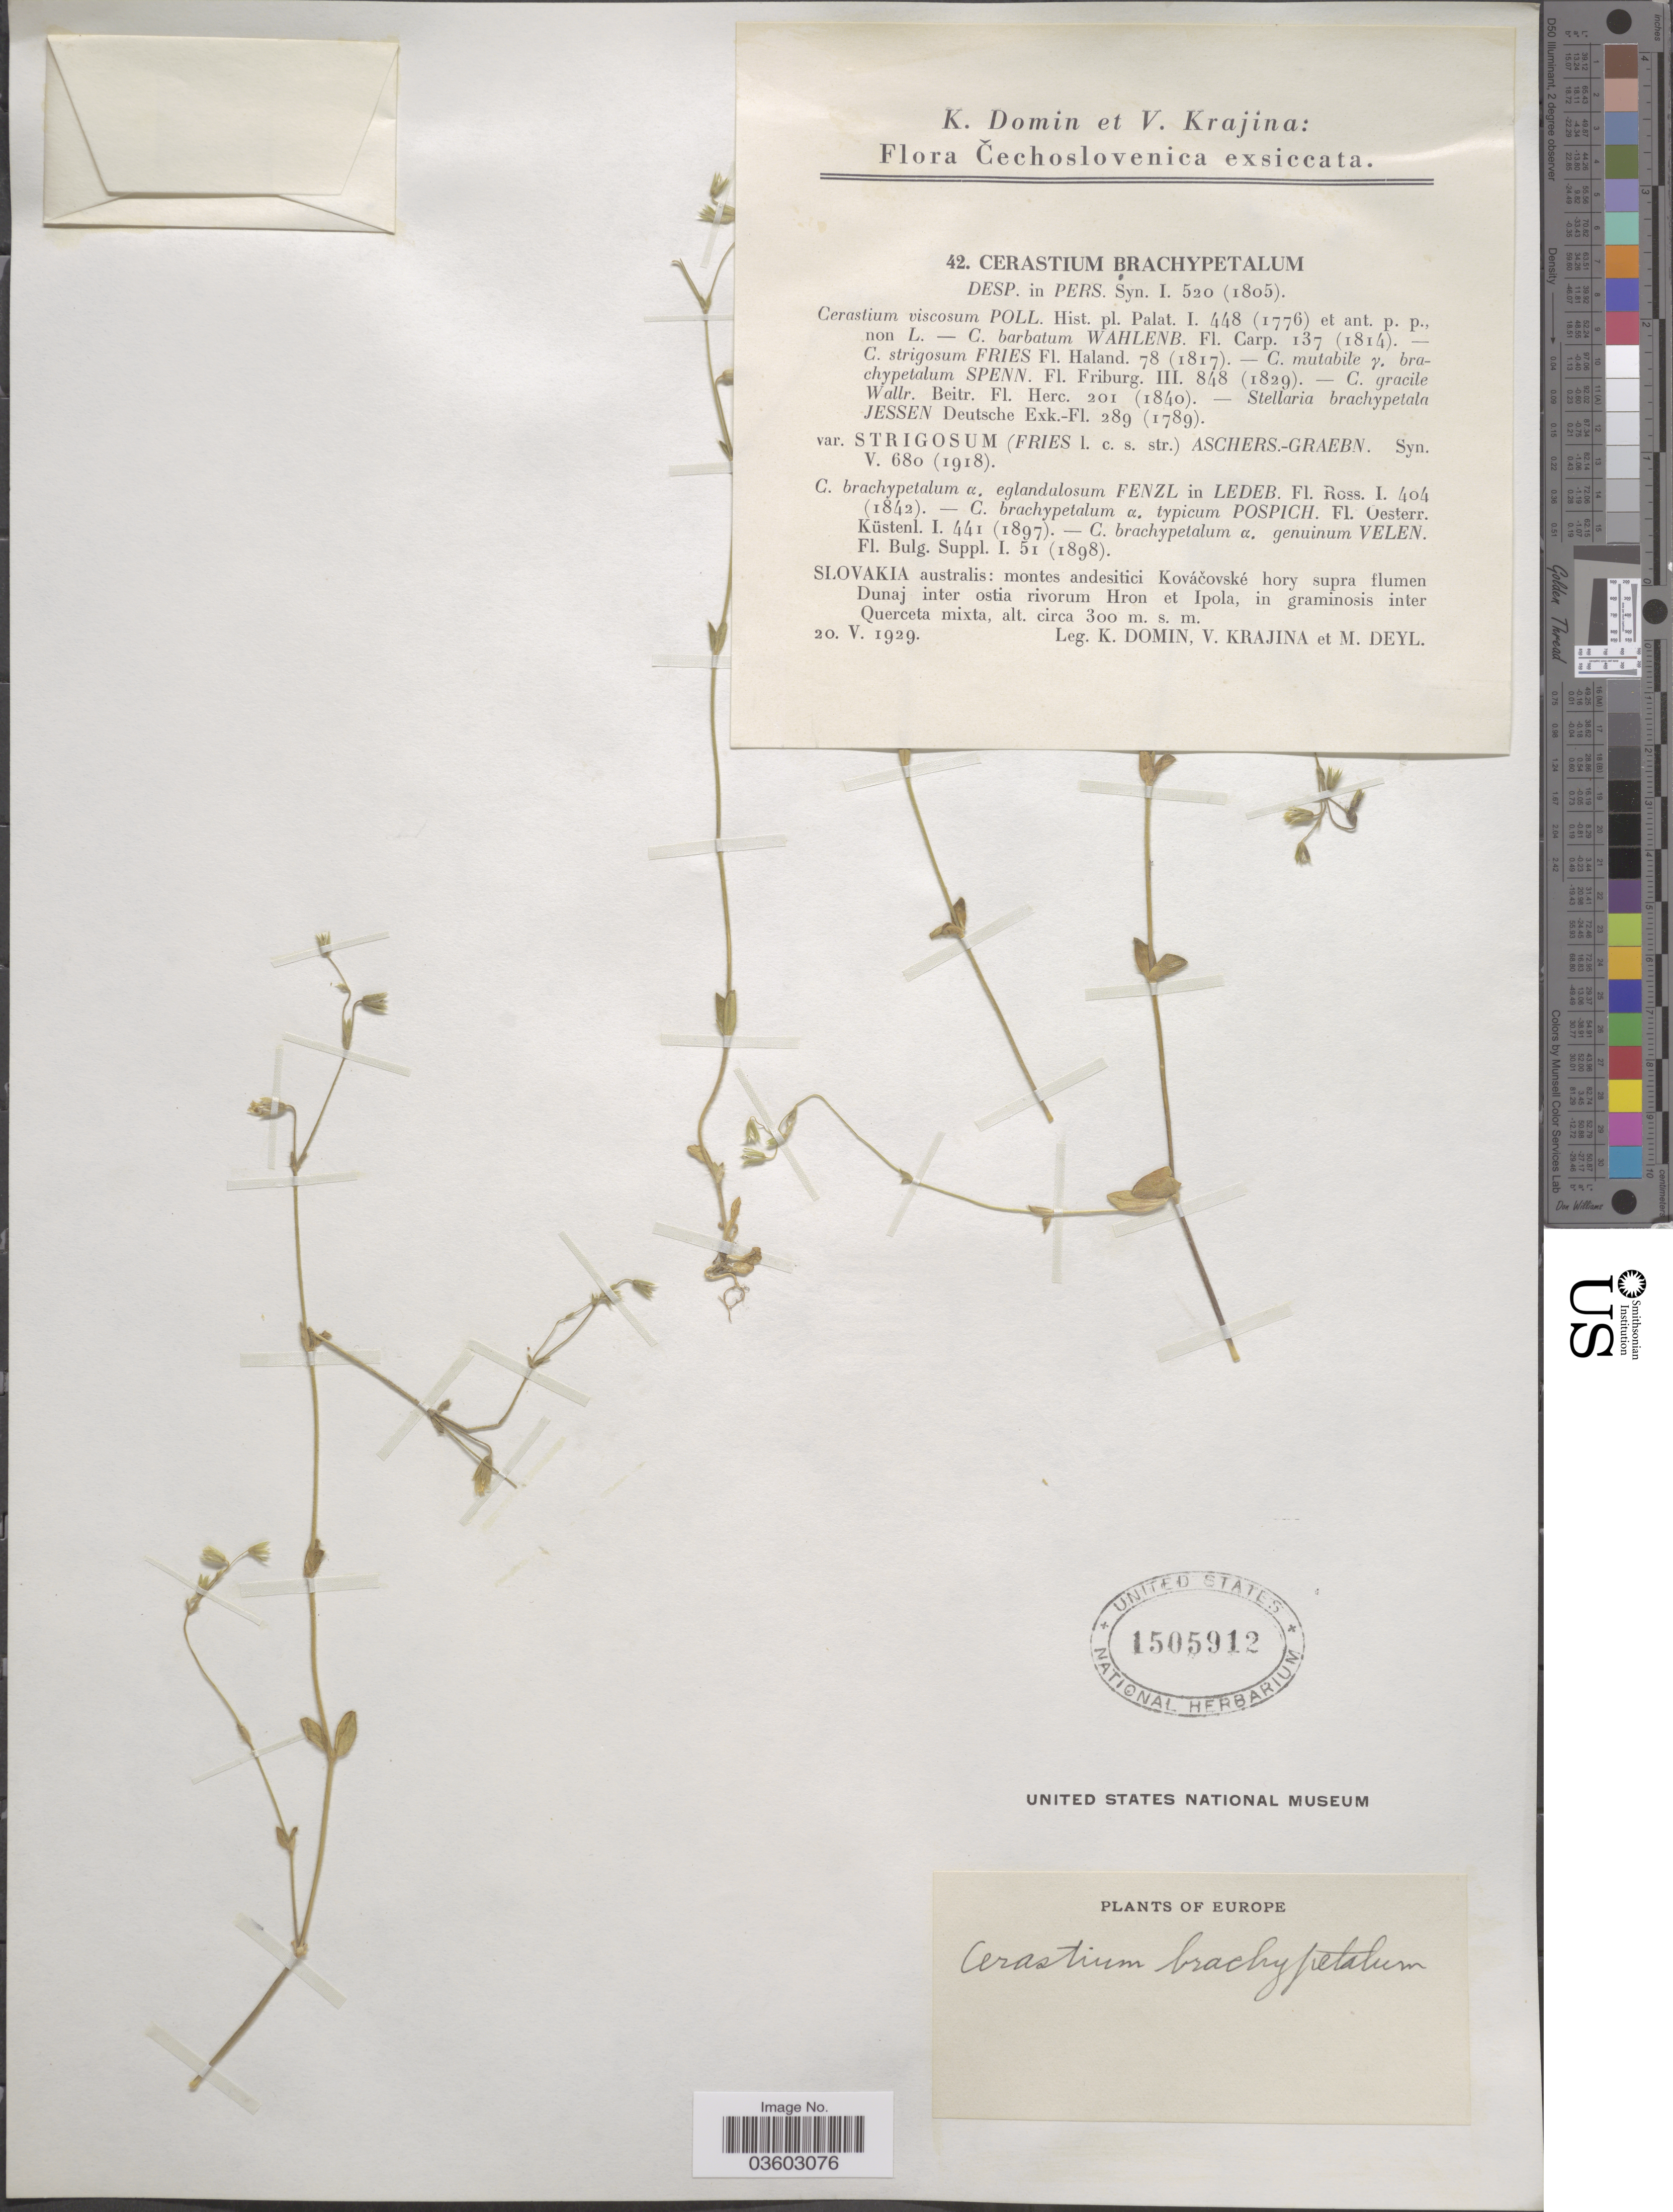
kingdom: Plantae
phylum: Tracheophyta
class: Magnoliopsida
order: Caryophyllales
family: Caryophyllaceae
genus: Cerastium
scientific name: Cerastium brachypetalum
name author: Pers.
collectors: K. Domin, V. Krajina & M. Deyl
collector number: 42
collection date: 1929-05-20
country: Slovakia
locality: Čechoslovenica. Slovakia australis: montes andesitici Kováčovské hory supra flumen Dunaj inter ostia rivorum Hron et Ipola, in graminosis inter Querceta mixta.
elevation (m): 300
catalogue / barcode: US 1505912